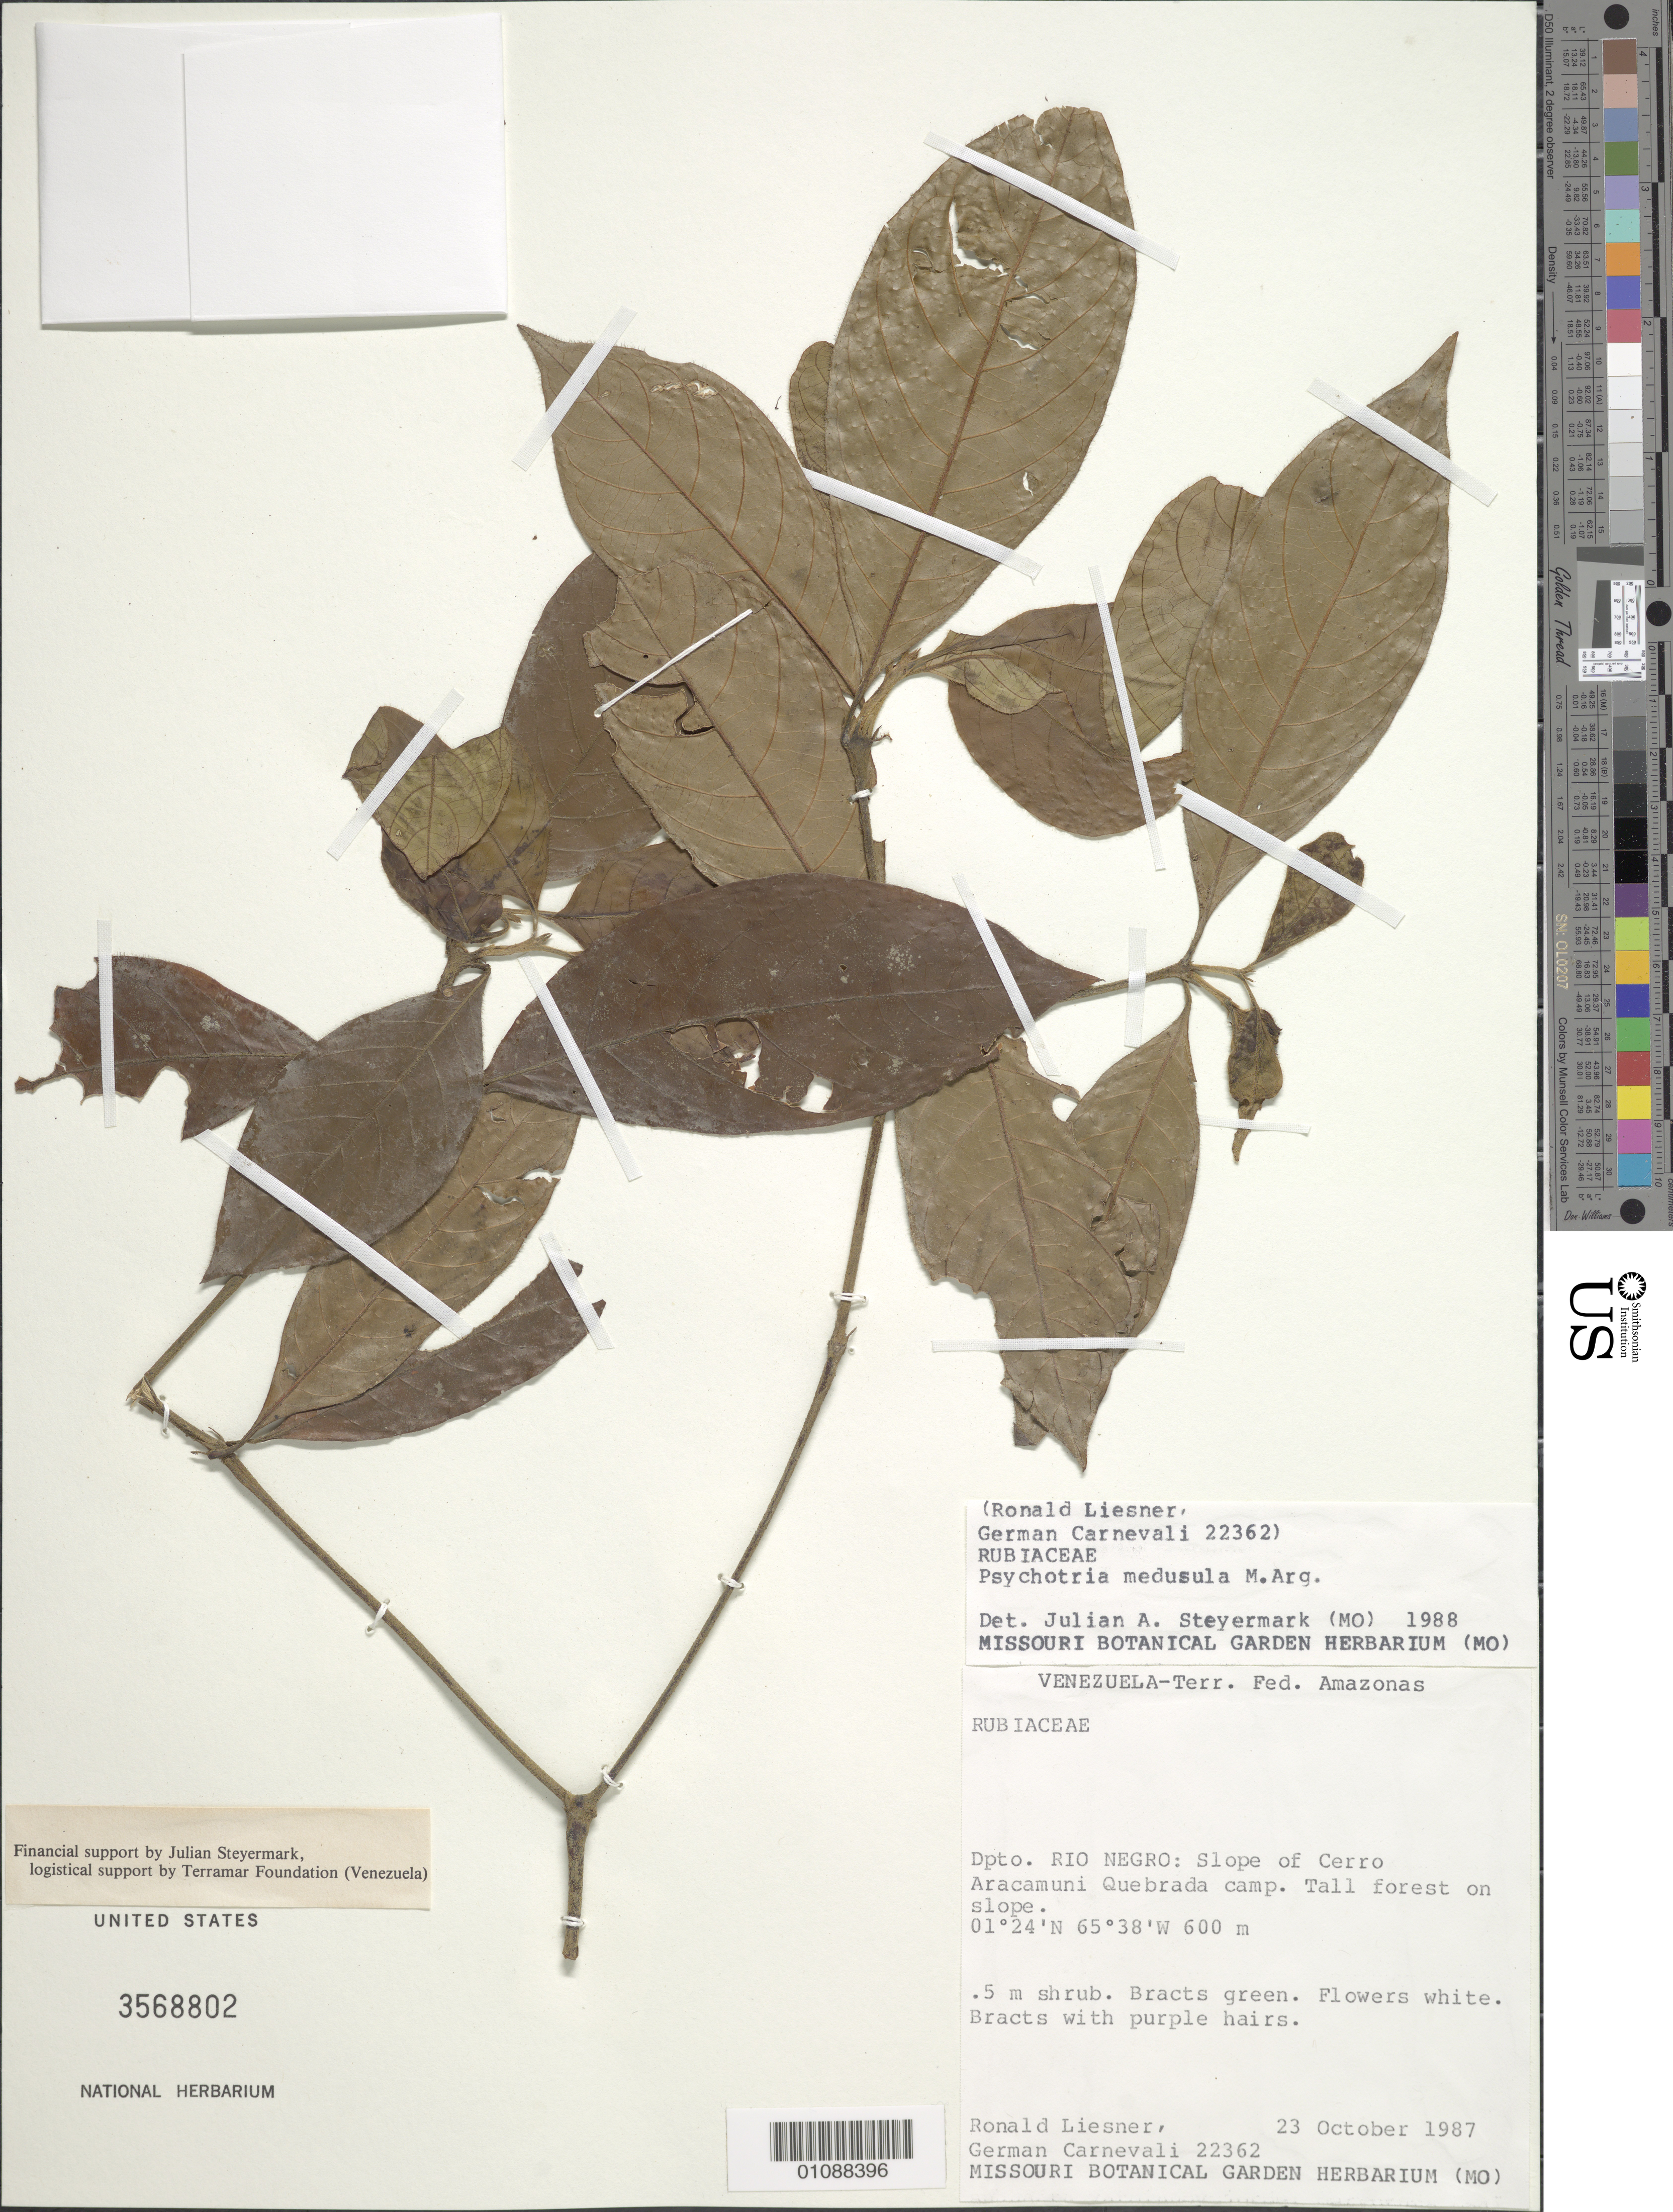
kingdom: Plantae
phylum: Tracheophyta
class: Magnoliopsida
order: Gentianales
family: Rubiaceae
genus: Psychotria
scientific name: Psychotria medusula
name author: Müll. Arg.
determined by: Steyermark, Julian A., (VEN)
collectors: R. L. Liesner & G. Carnevali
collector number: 22362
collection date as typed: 23-Oct-87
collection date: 1987-10-23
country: Venezuela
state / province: Amazonas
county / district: Río Negro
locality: Cerro Aracamuni, slope, Quebrada camp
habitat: Tall forest on slope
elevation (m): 600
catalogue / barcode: US 3568802